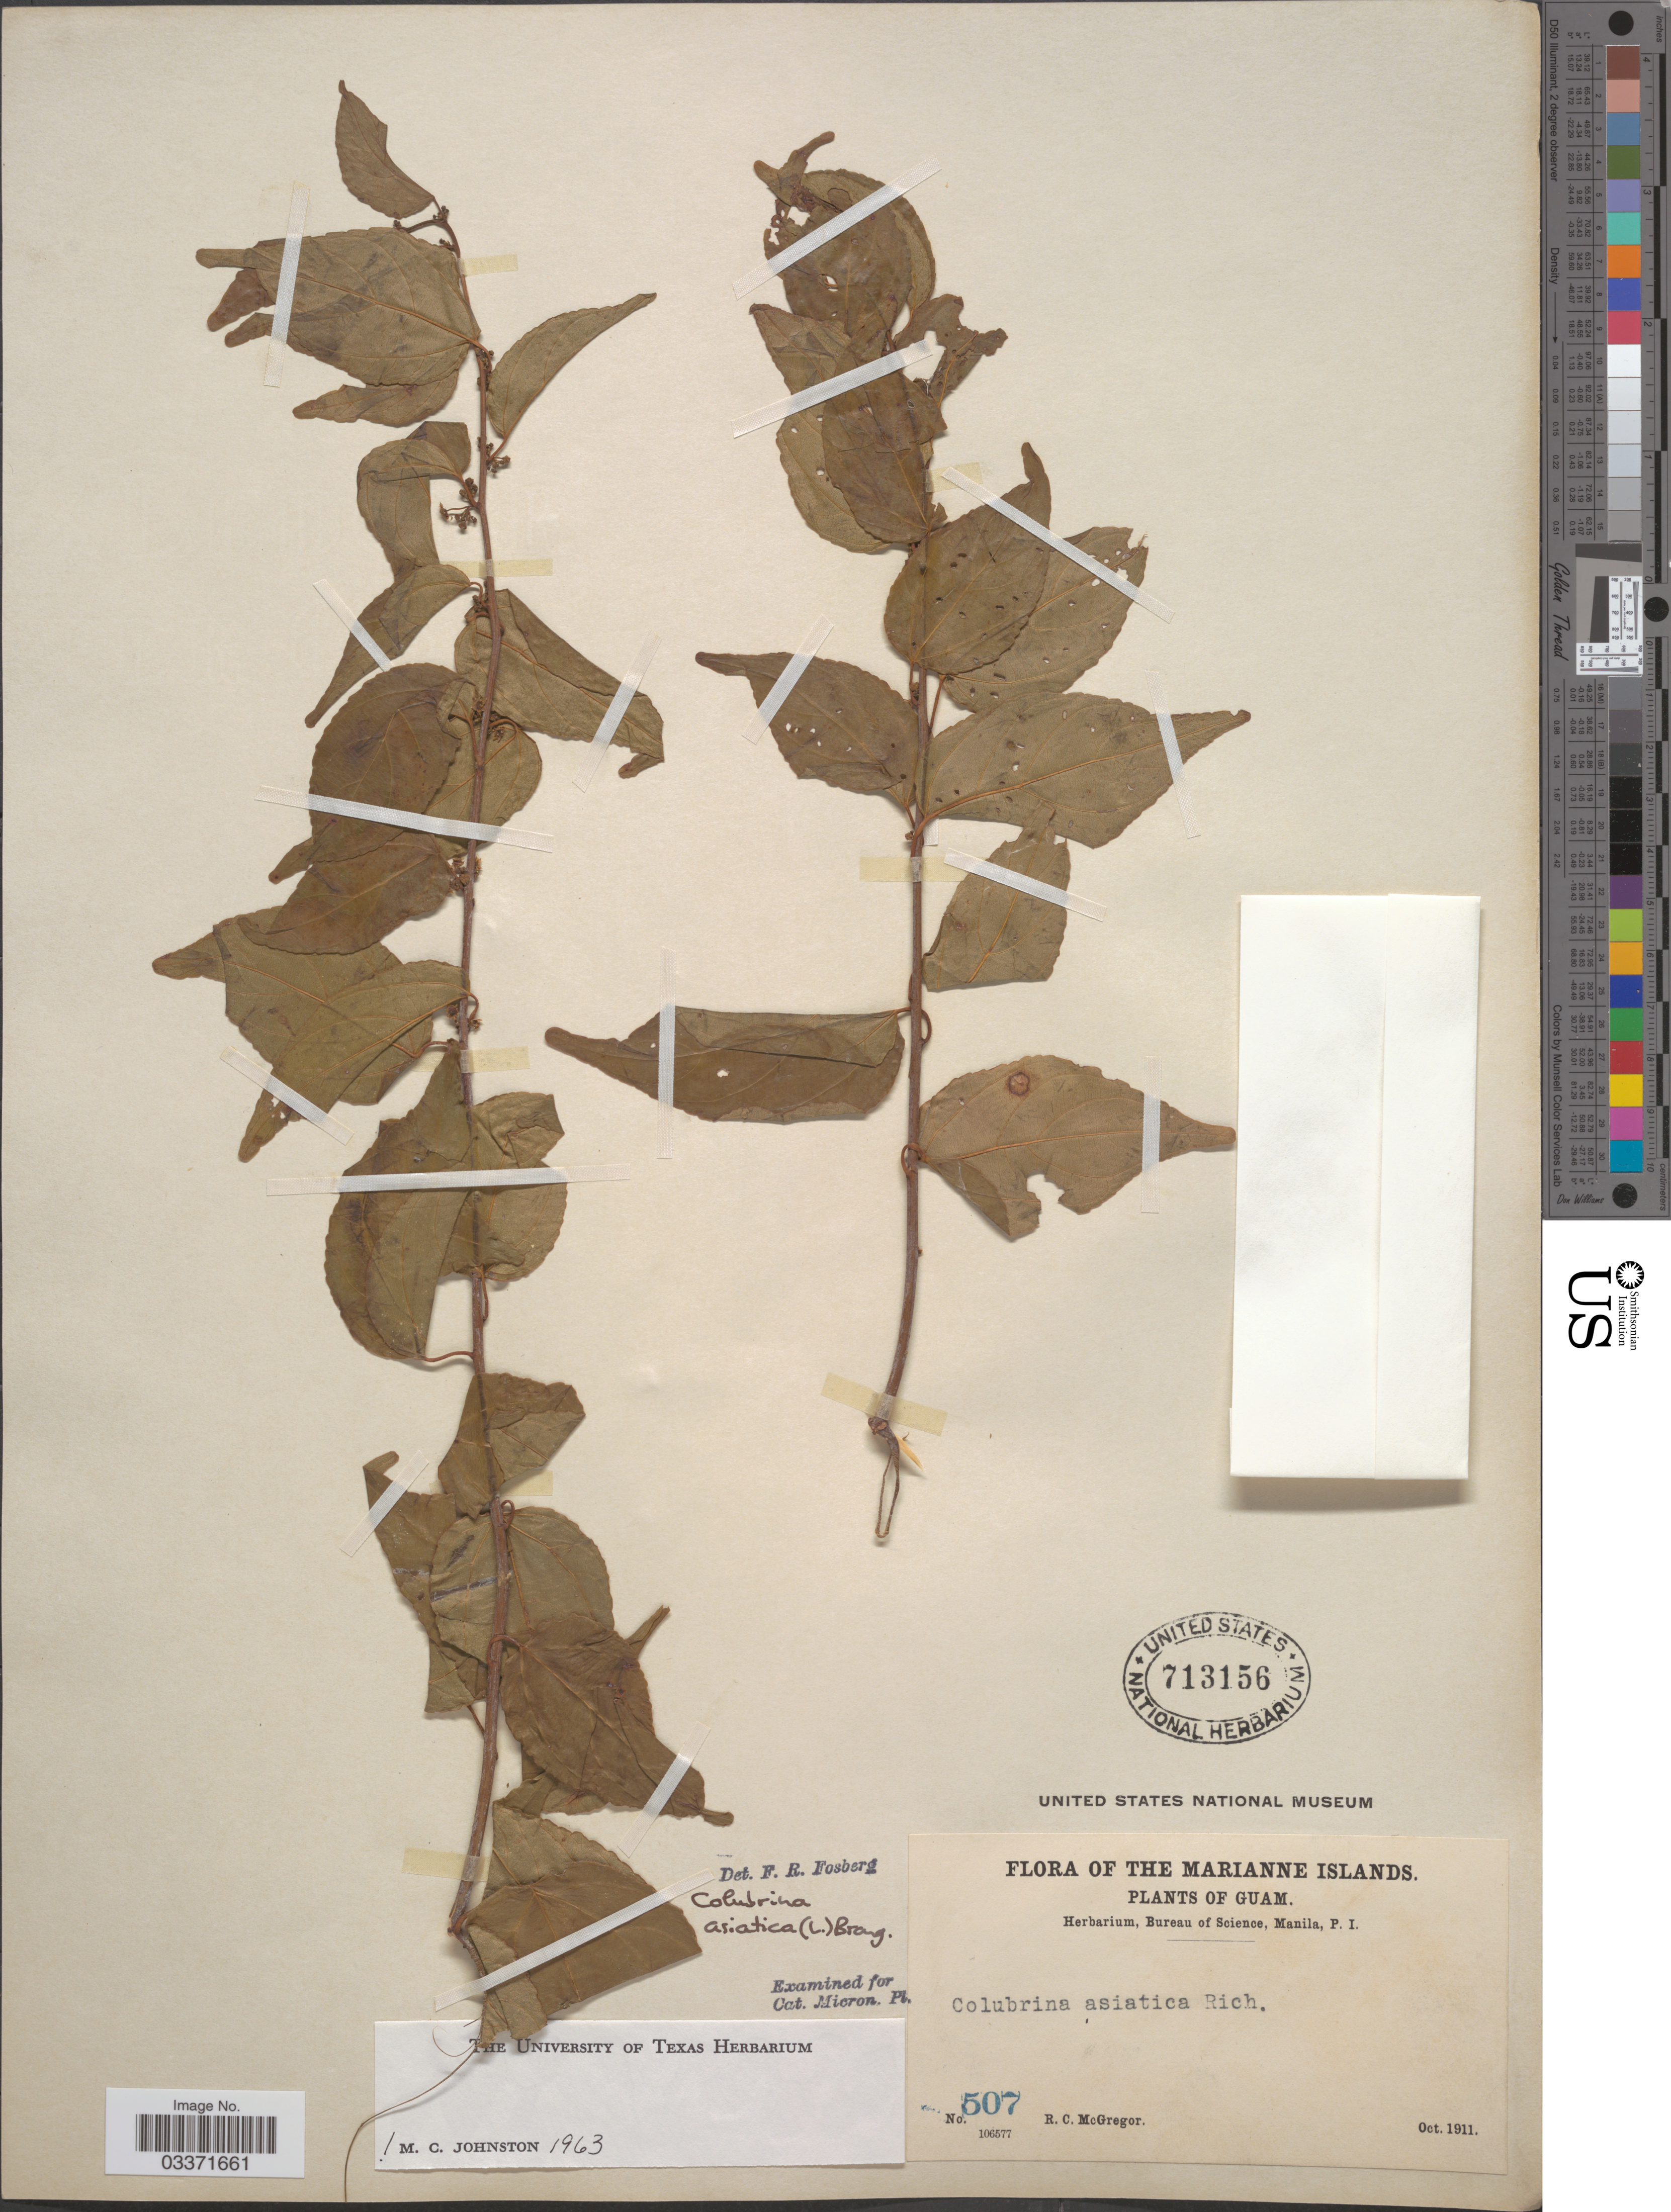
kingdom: Plantae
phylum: Tracheophyta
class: Magnoliopsida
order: Rosales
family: Rhamnaceae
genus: Colubrina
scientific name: Colubrina asiatica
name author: (L.) Brongn.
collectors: R. C. McGregor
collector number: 507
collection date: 1911-10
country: Guam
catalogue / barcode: US 713156